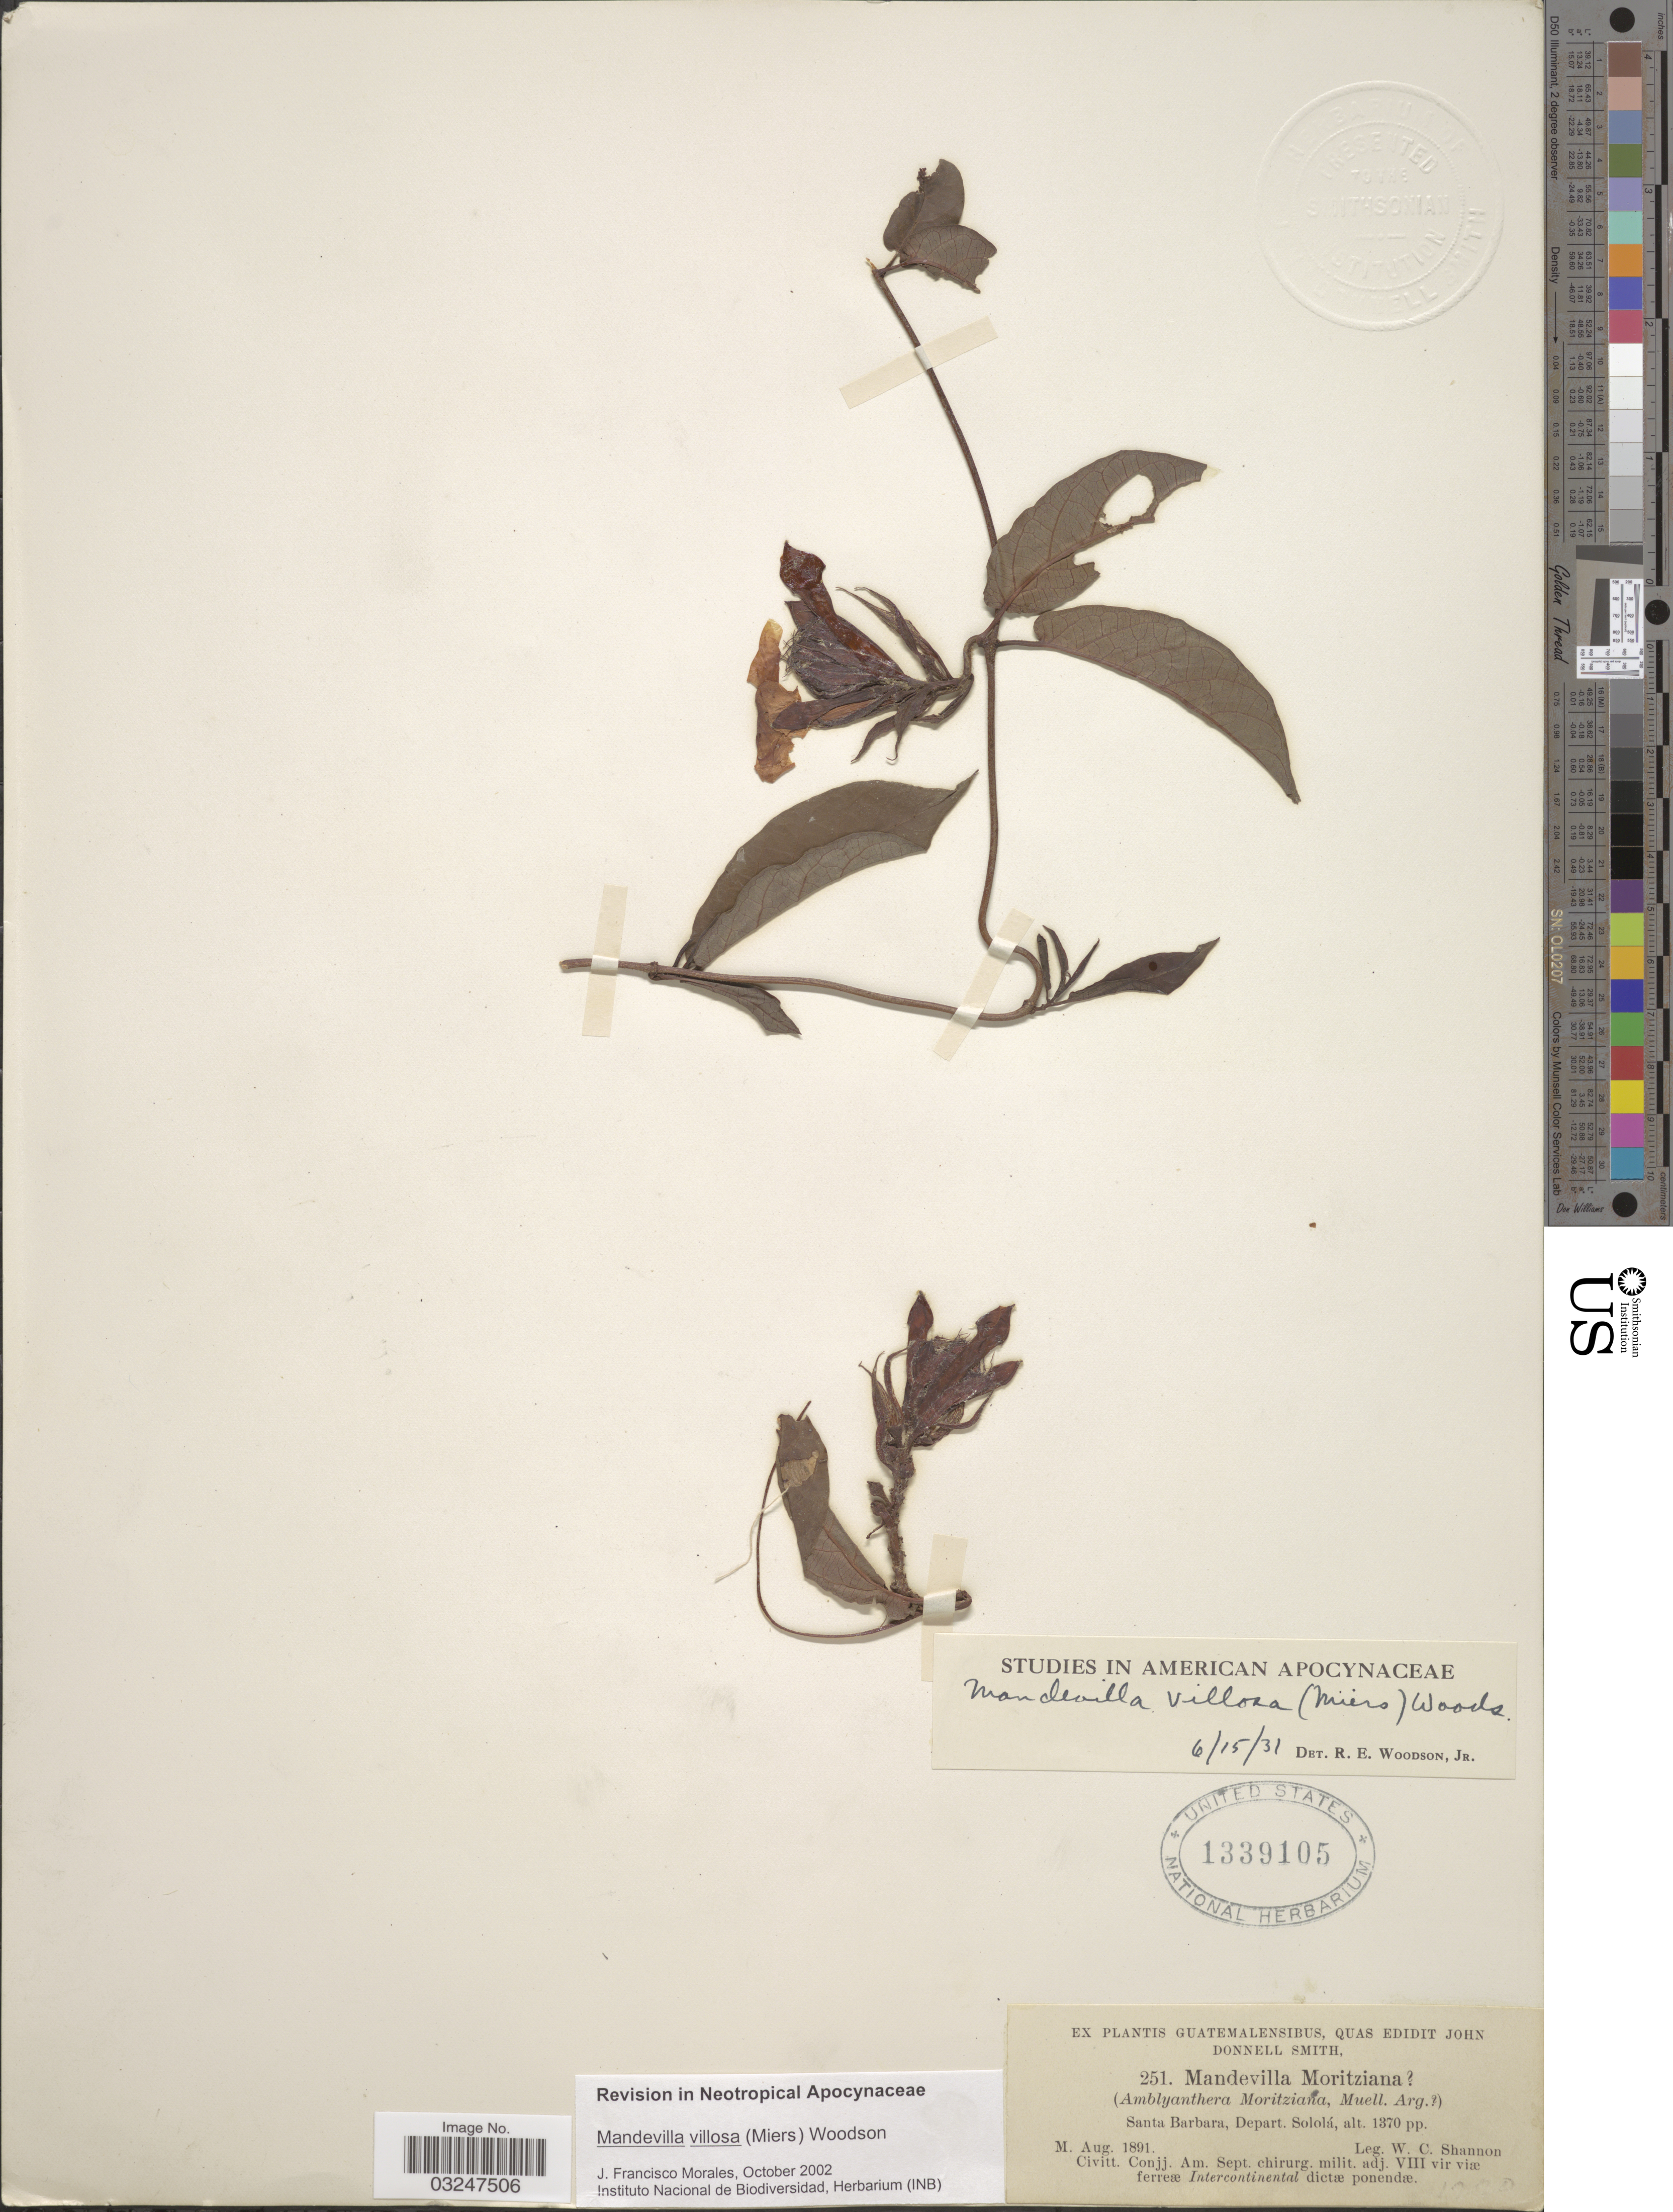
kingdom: Plantae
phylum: Tracheophyta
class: Magnoliopsida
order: Gentianales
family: Apocynaceae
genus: Mandevilla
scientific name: Mandevilla villosa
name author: (Miers) Woodson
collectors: W. C. Shannon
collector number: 251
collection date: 1891-08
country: Guatemala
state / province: Sololá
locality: Santa Barbara, Depart. Sololá.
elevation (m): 418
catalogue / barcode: US 1339105